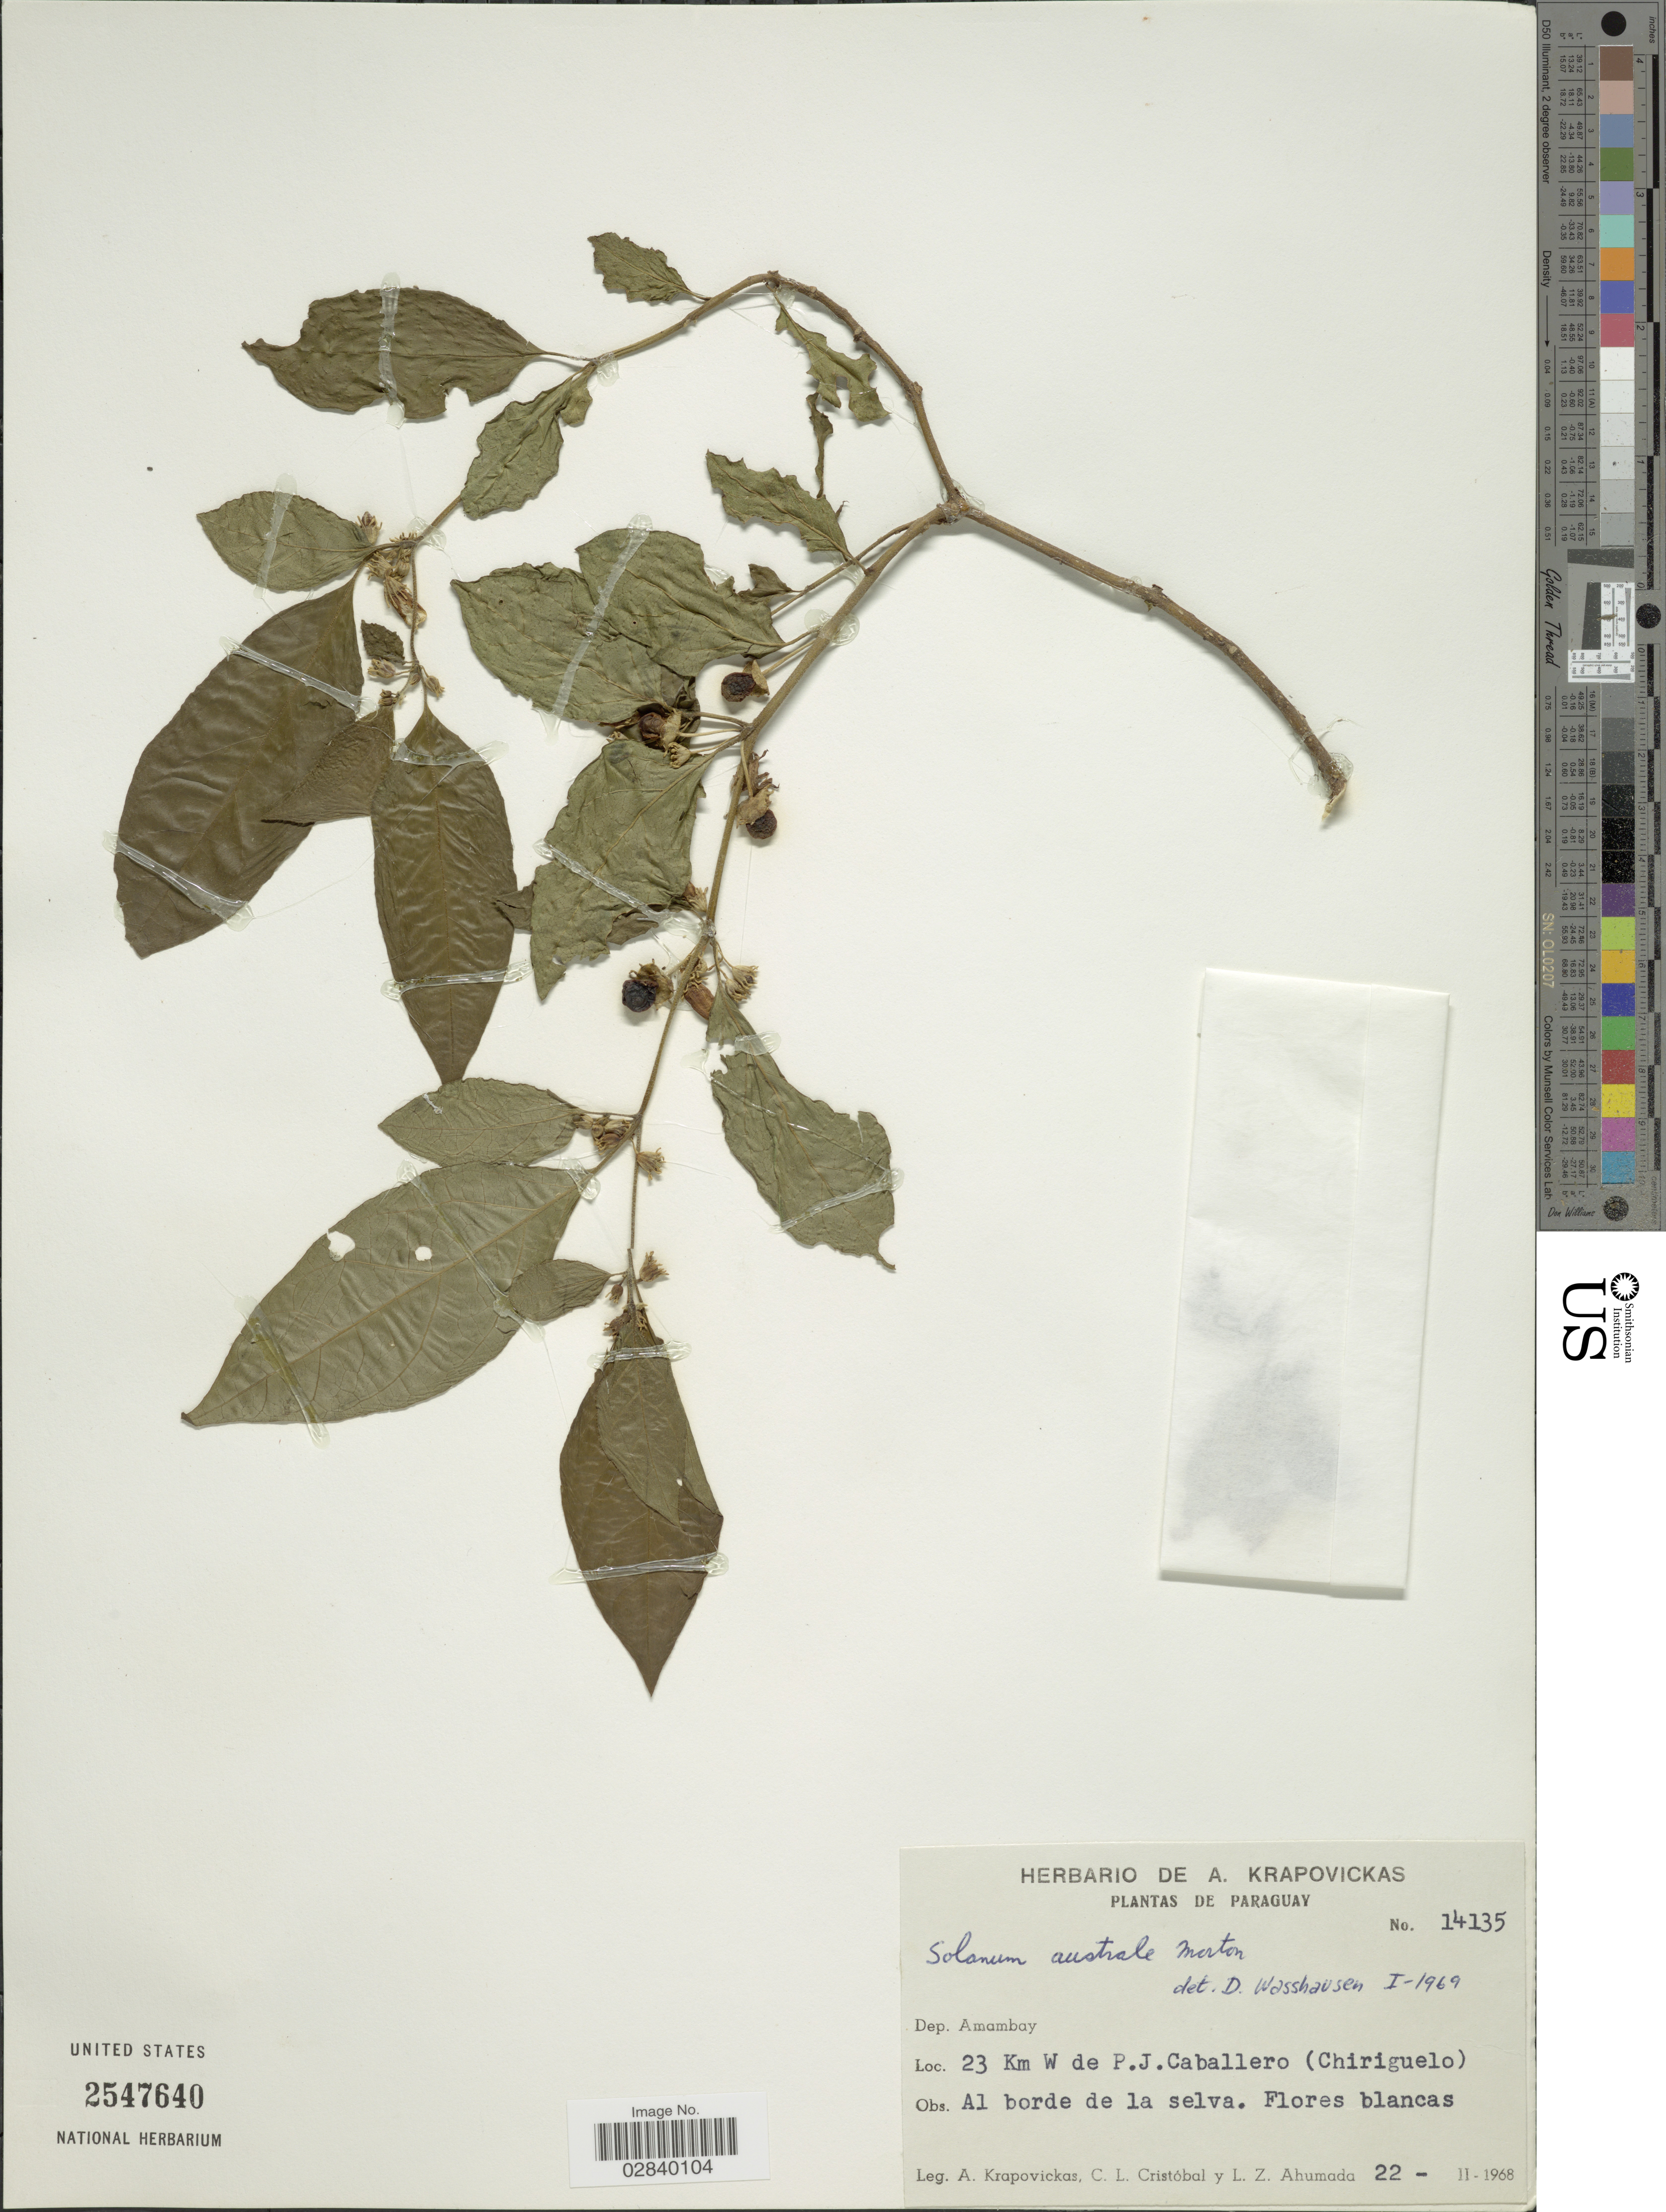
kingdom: Plantae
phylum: Tracheophyta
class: Magnoliopsida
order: Solanales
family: Solanaceae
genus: Lycianthes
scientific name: Lycianthes australe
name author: (C.V. Morton) Hunz. & Barboza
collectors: A. Krapovickas, C. L. Cristóbal & L. Ahumada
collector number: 14135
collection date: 1968-02-22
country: Paraguay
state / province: Amambay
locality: Dep. Amambay. 23 Km W de P.J. Caballero (Chiriguelo).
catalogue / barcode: US 2547640